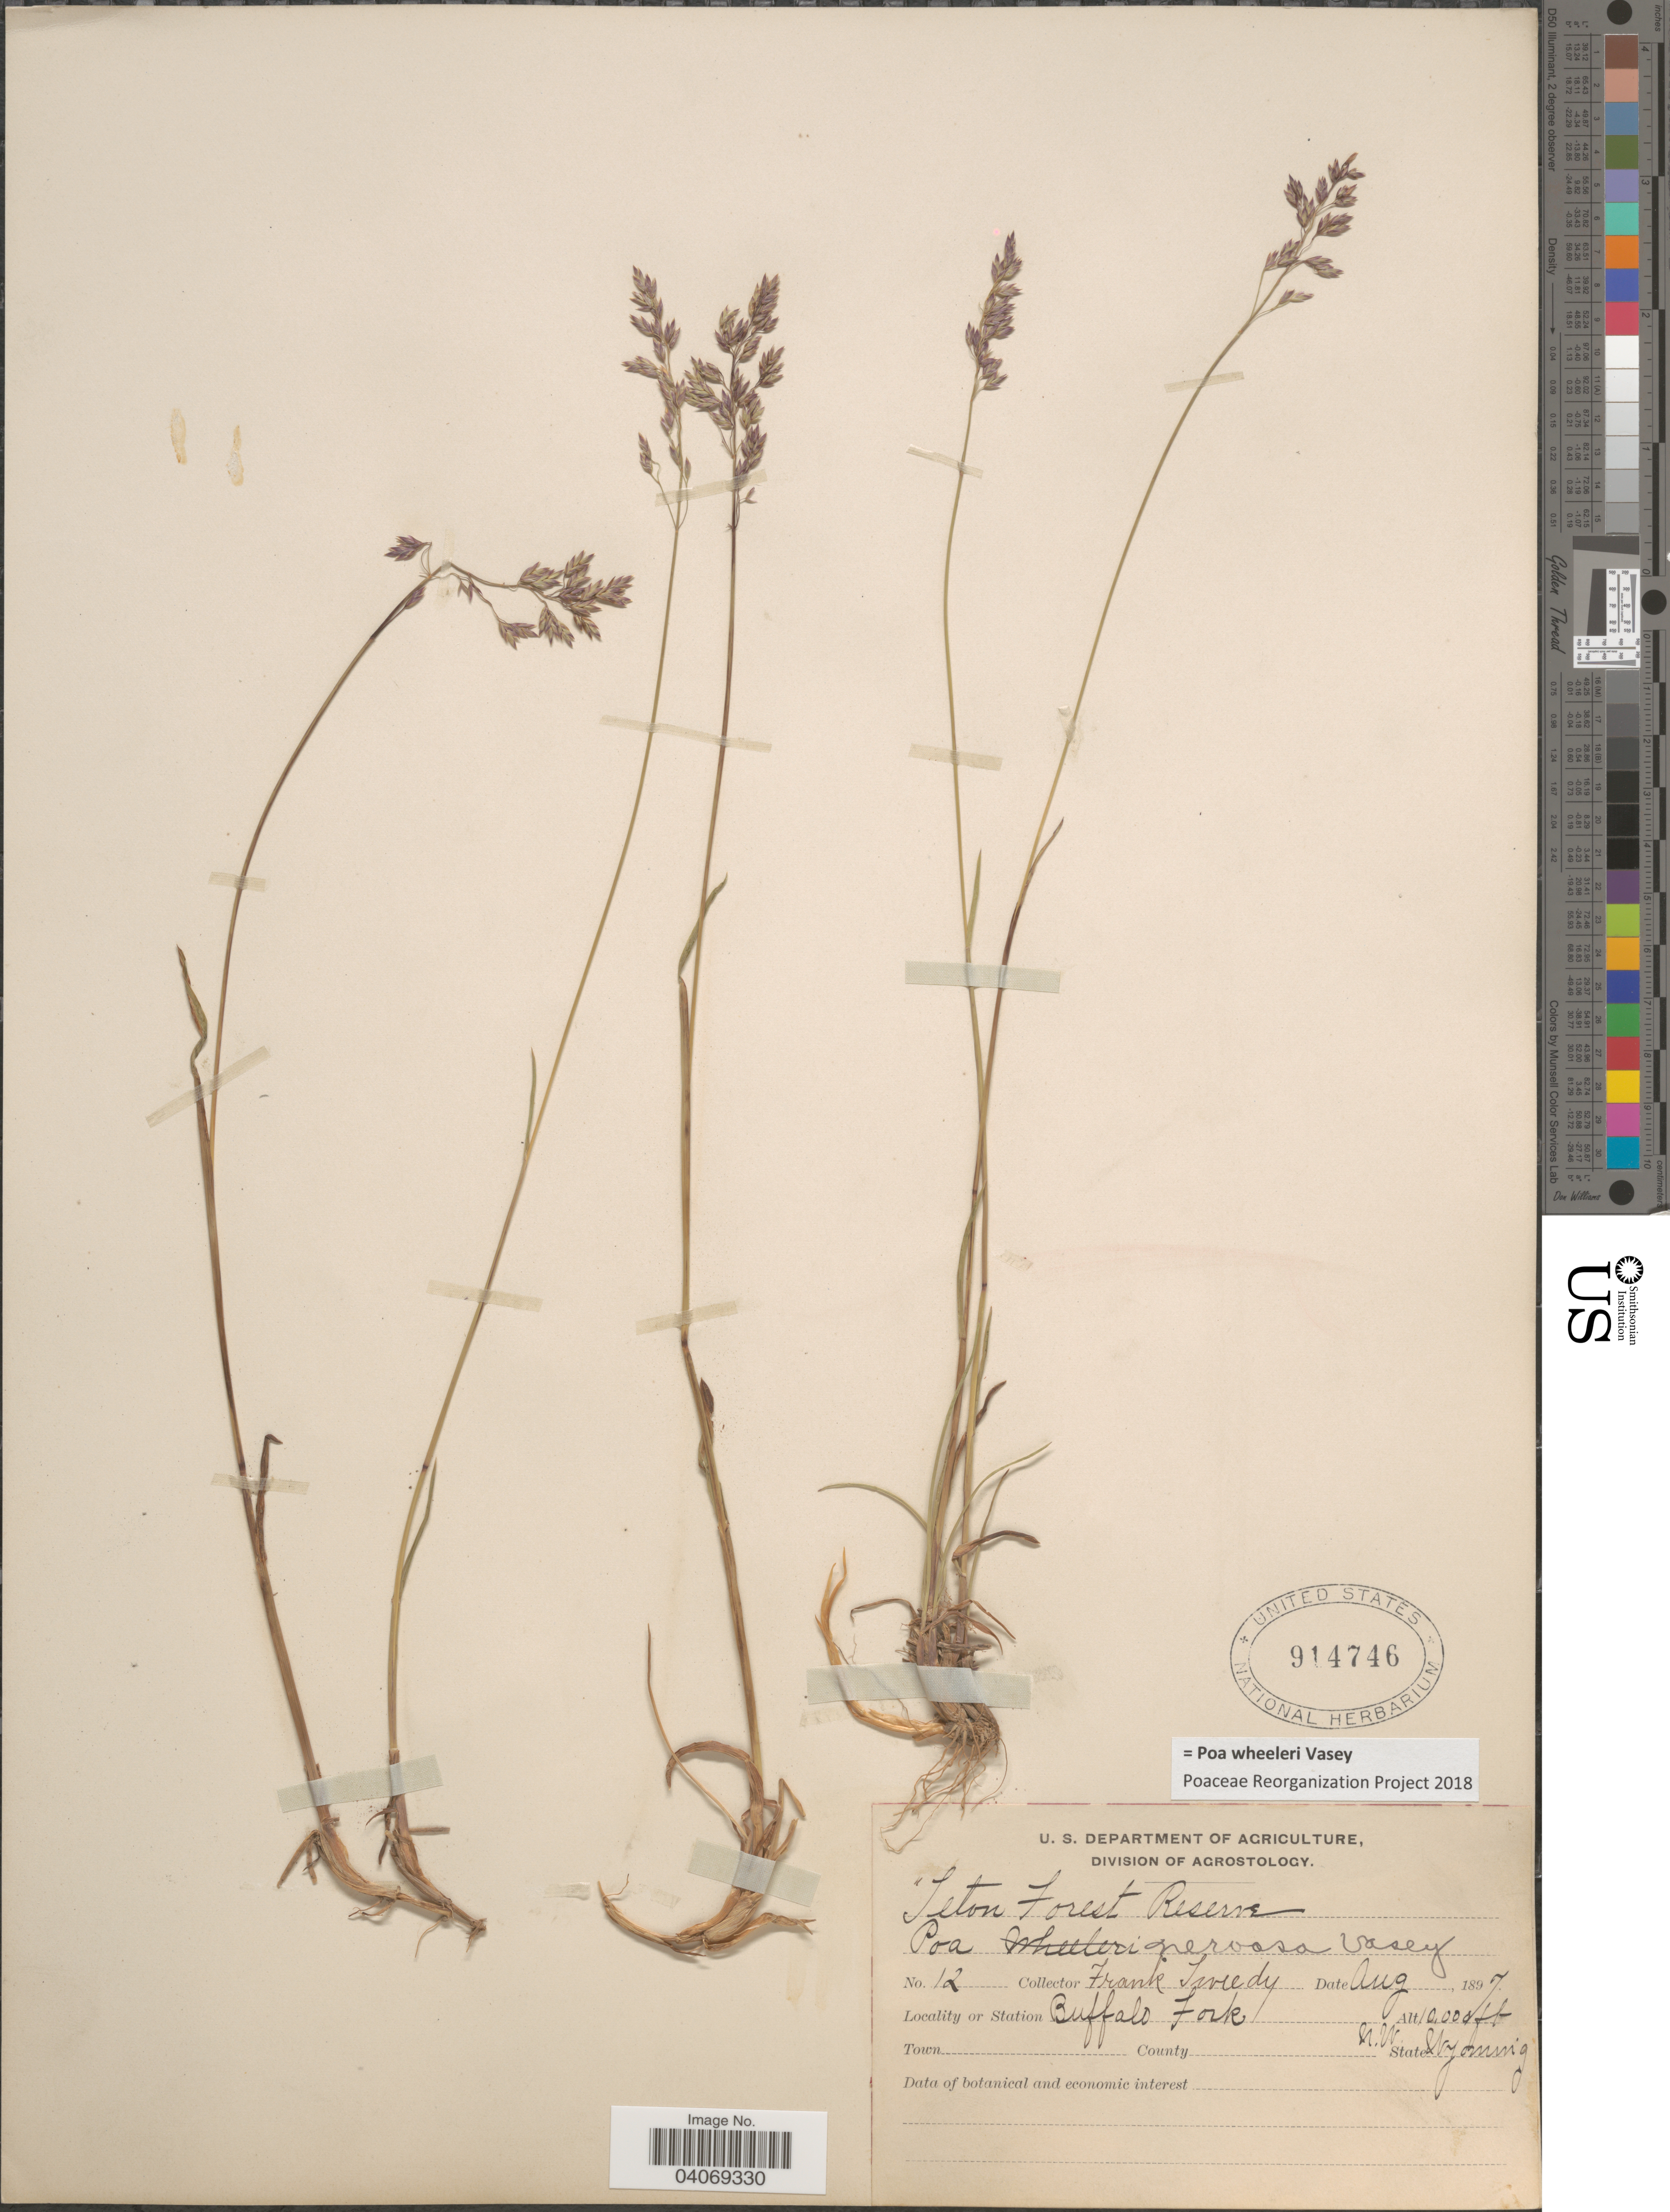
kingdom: Plantae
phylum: Tracheophyta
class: Liliopsida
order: Poales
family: Poaceae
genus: Poa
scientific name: Poa wheeleri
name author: Vasey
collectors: F. Tweedy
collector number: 12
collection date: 1897-08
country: United States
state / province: Wyoming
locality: Buffalo Fork. N.W. Wyoming.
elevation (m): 3048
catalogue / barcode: US 914746